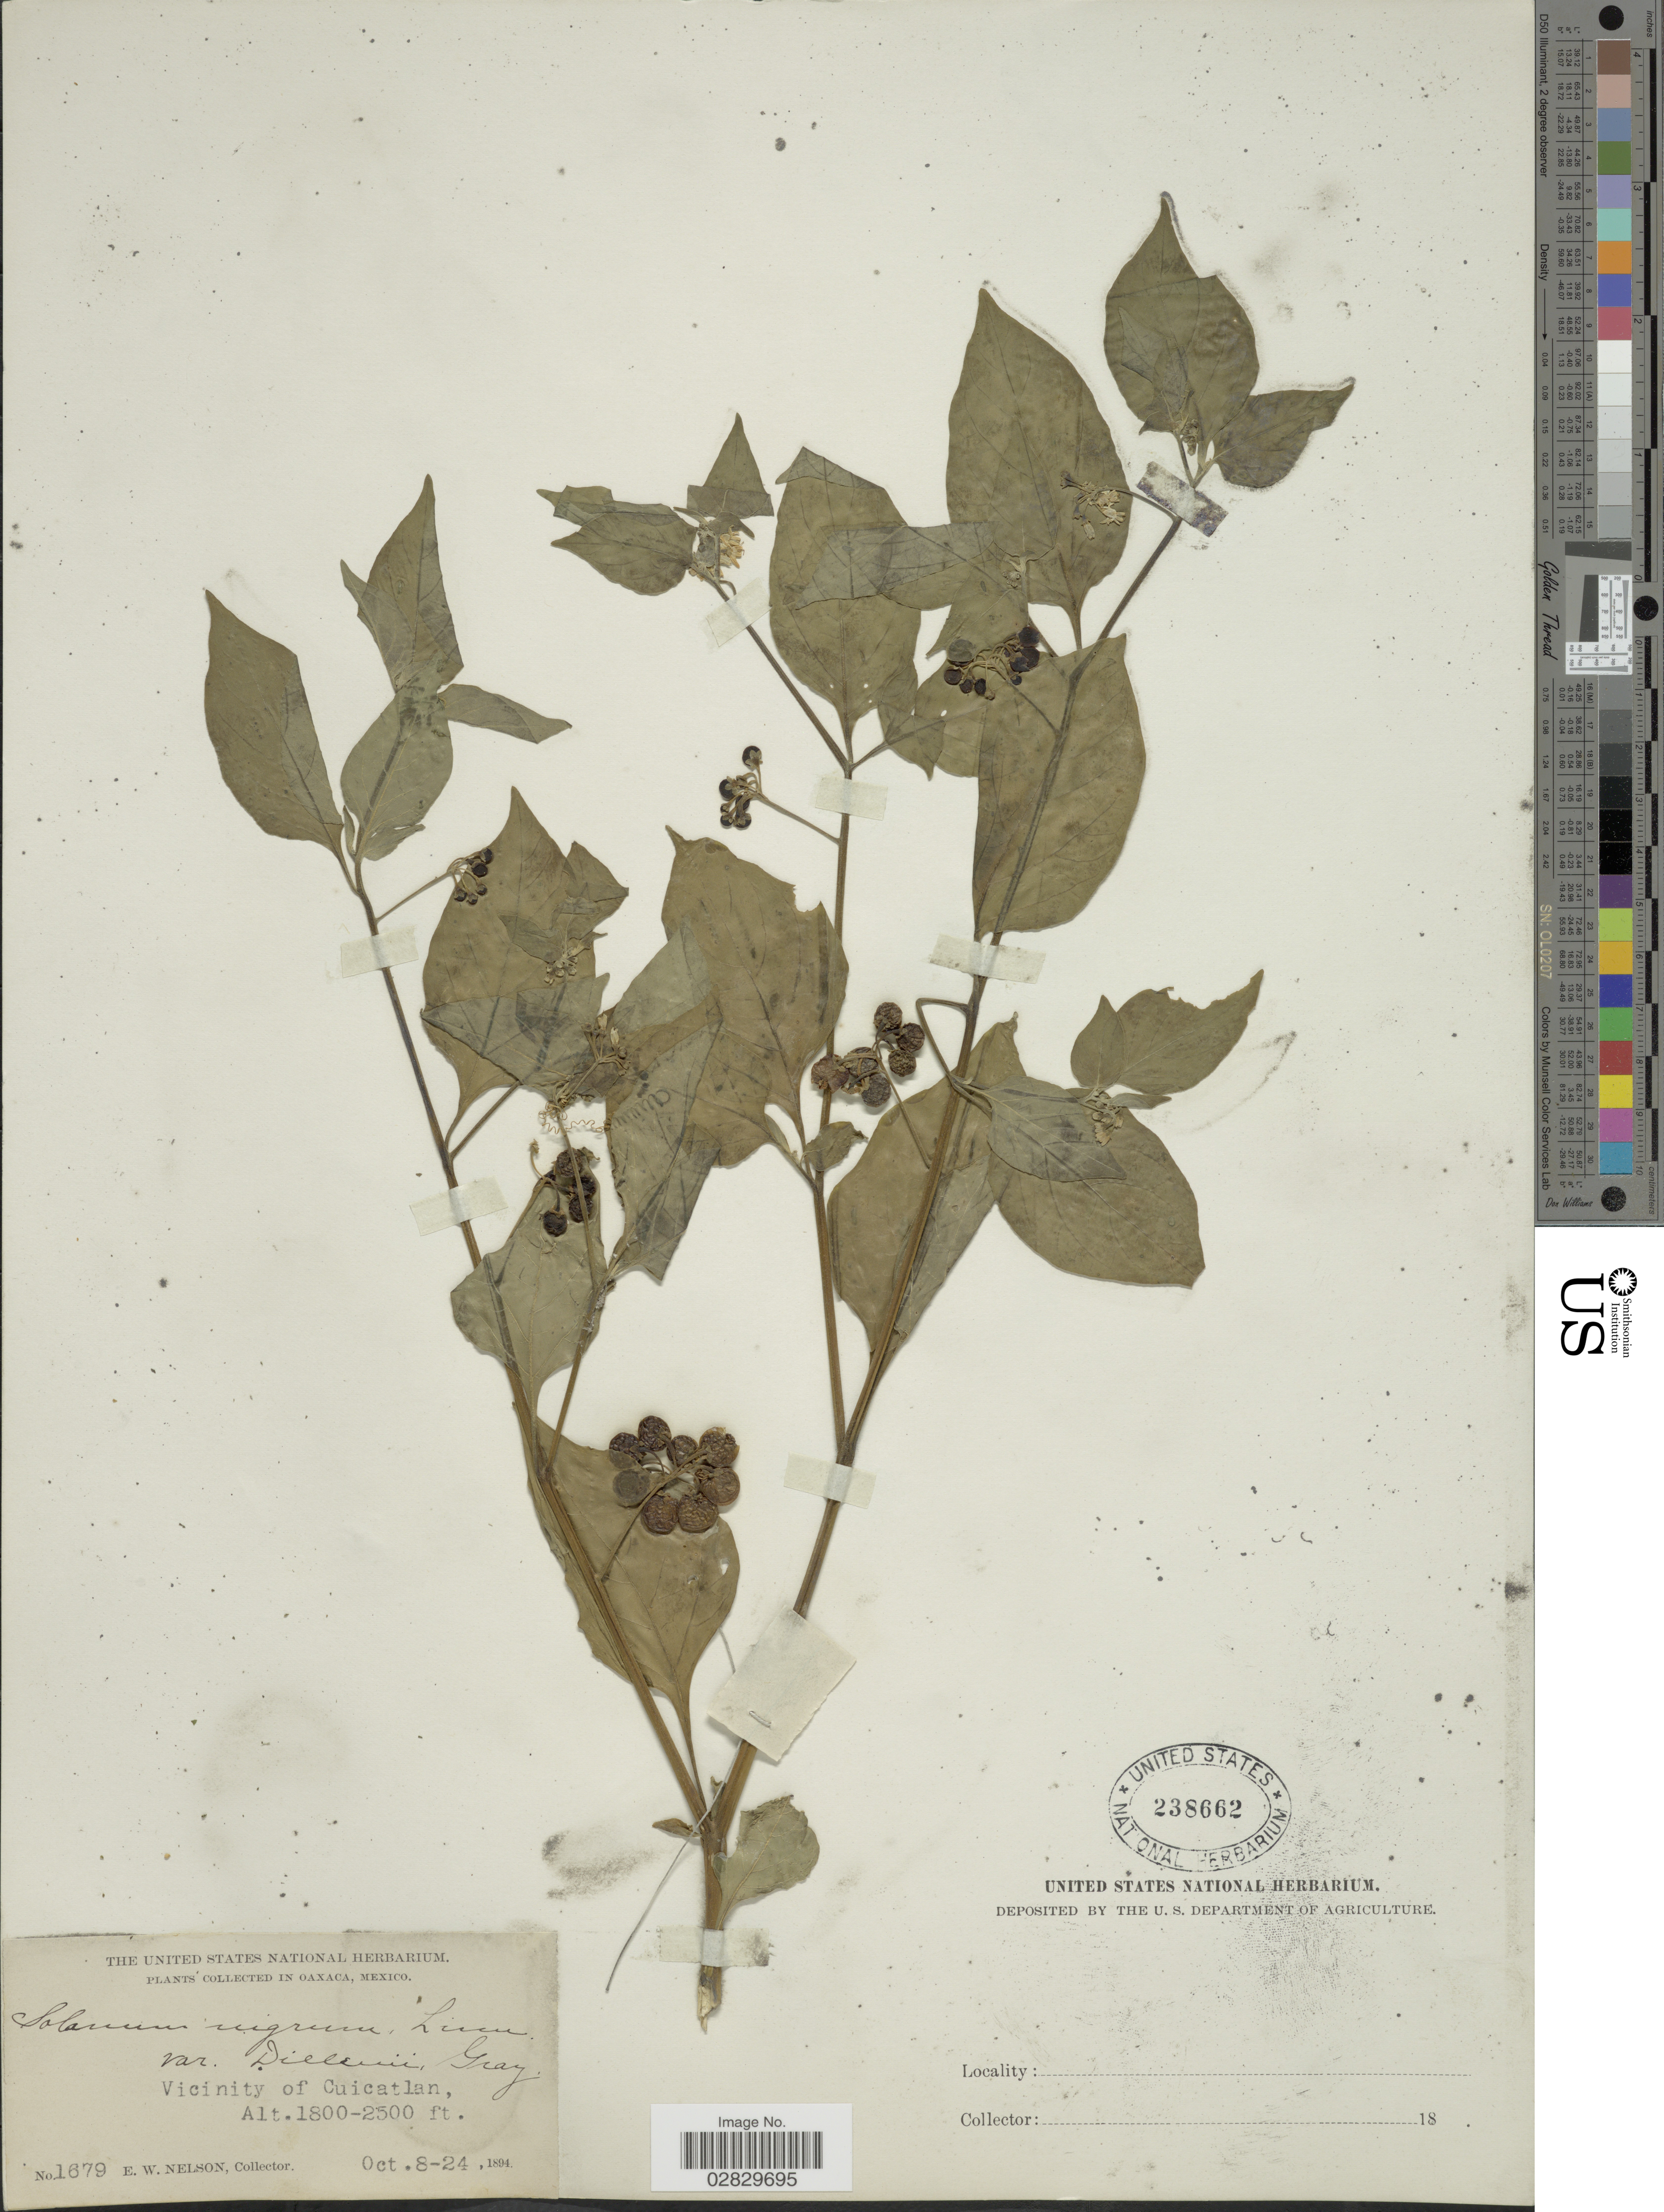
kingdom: Plantae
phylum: Tracheophyta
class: Magnoliopsida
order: Solanales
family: Solanaceae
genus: Solanum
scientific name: Solanum nigrescens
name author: M. Martens & Galeotti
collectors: E. W. Nelson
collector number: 1679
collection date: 1894-10-08/1894-10-24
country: Mexico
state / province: Oaxaca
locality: Vicinity of Cuicatlan.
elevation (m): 549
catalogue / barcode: US 238662